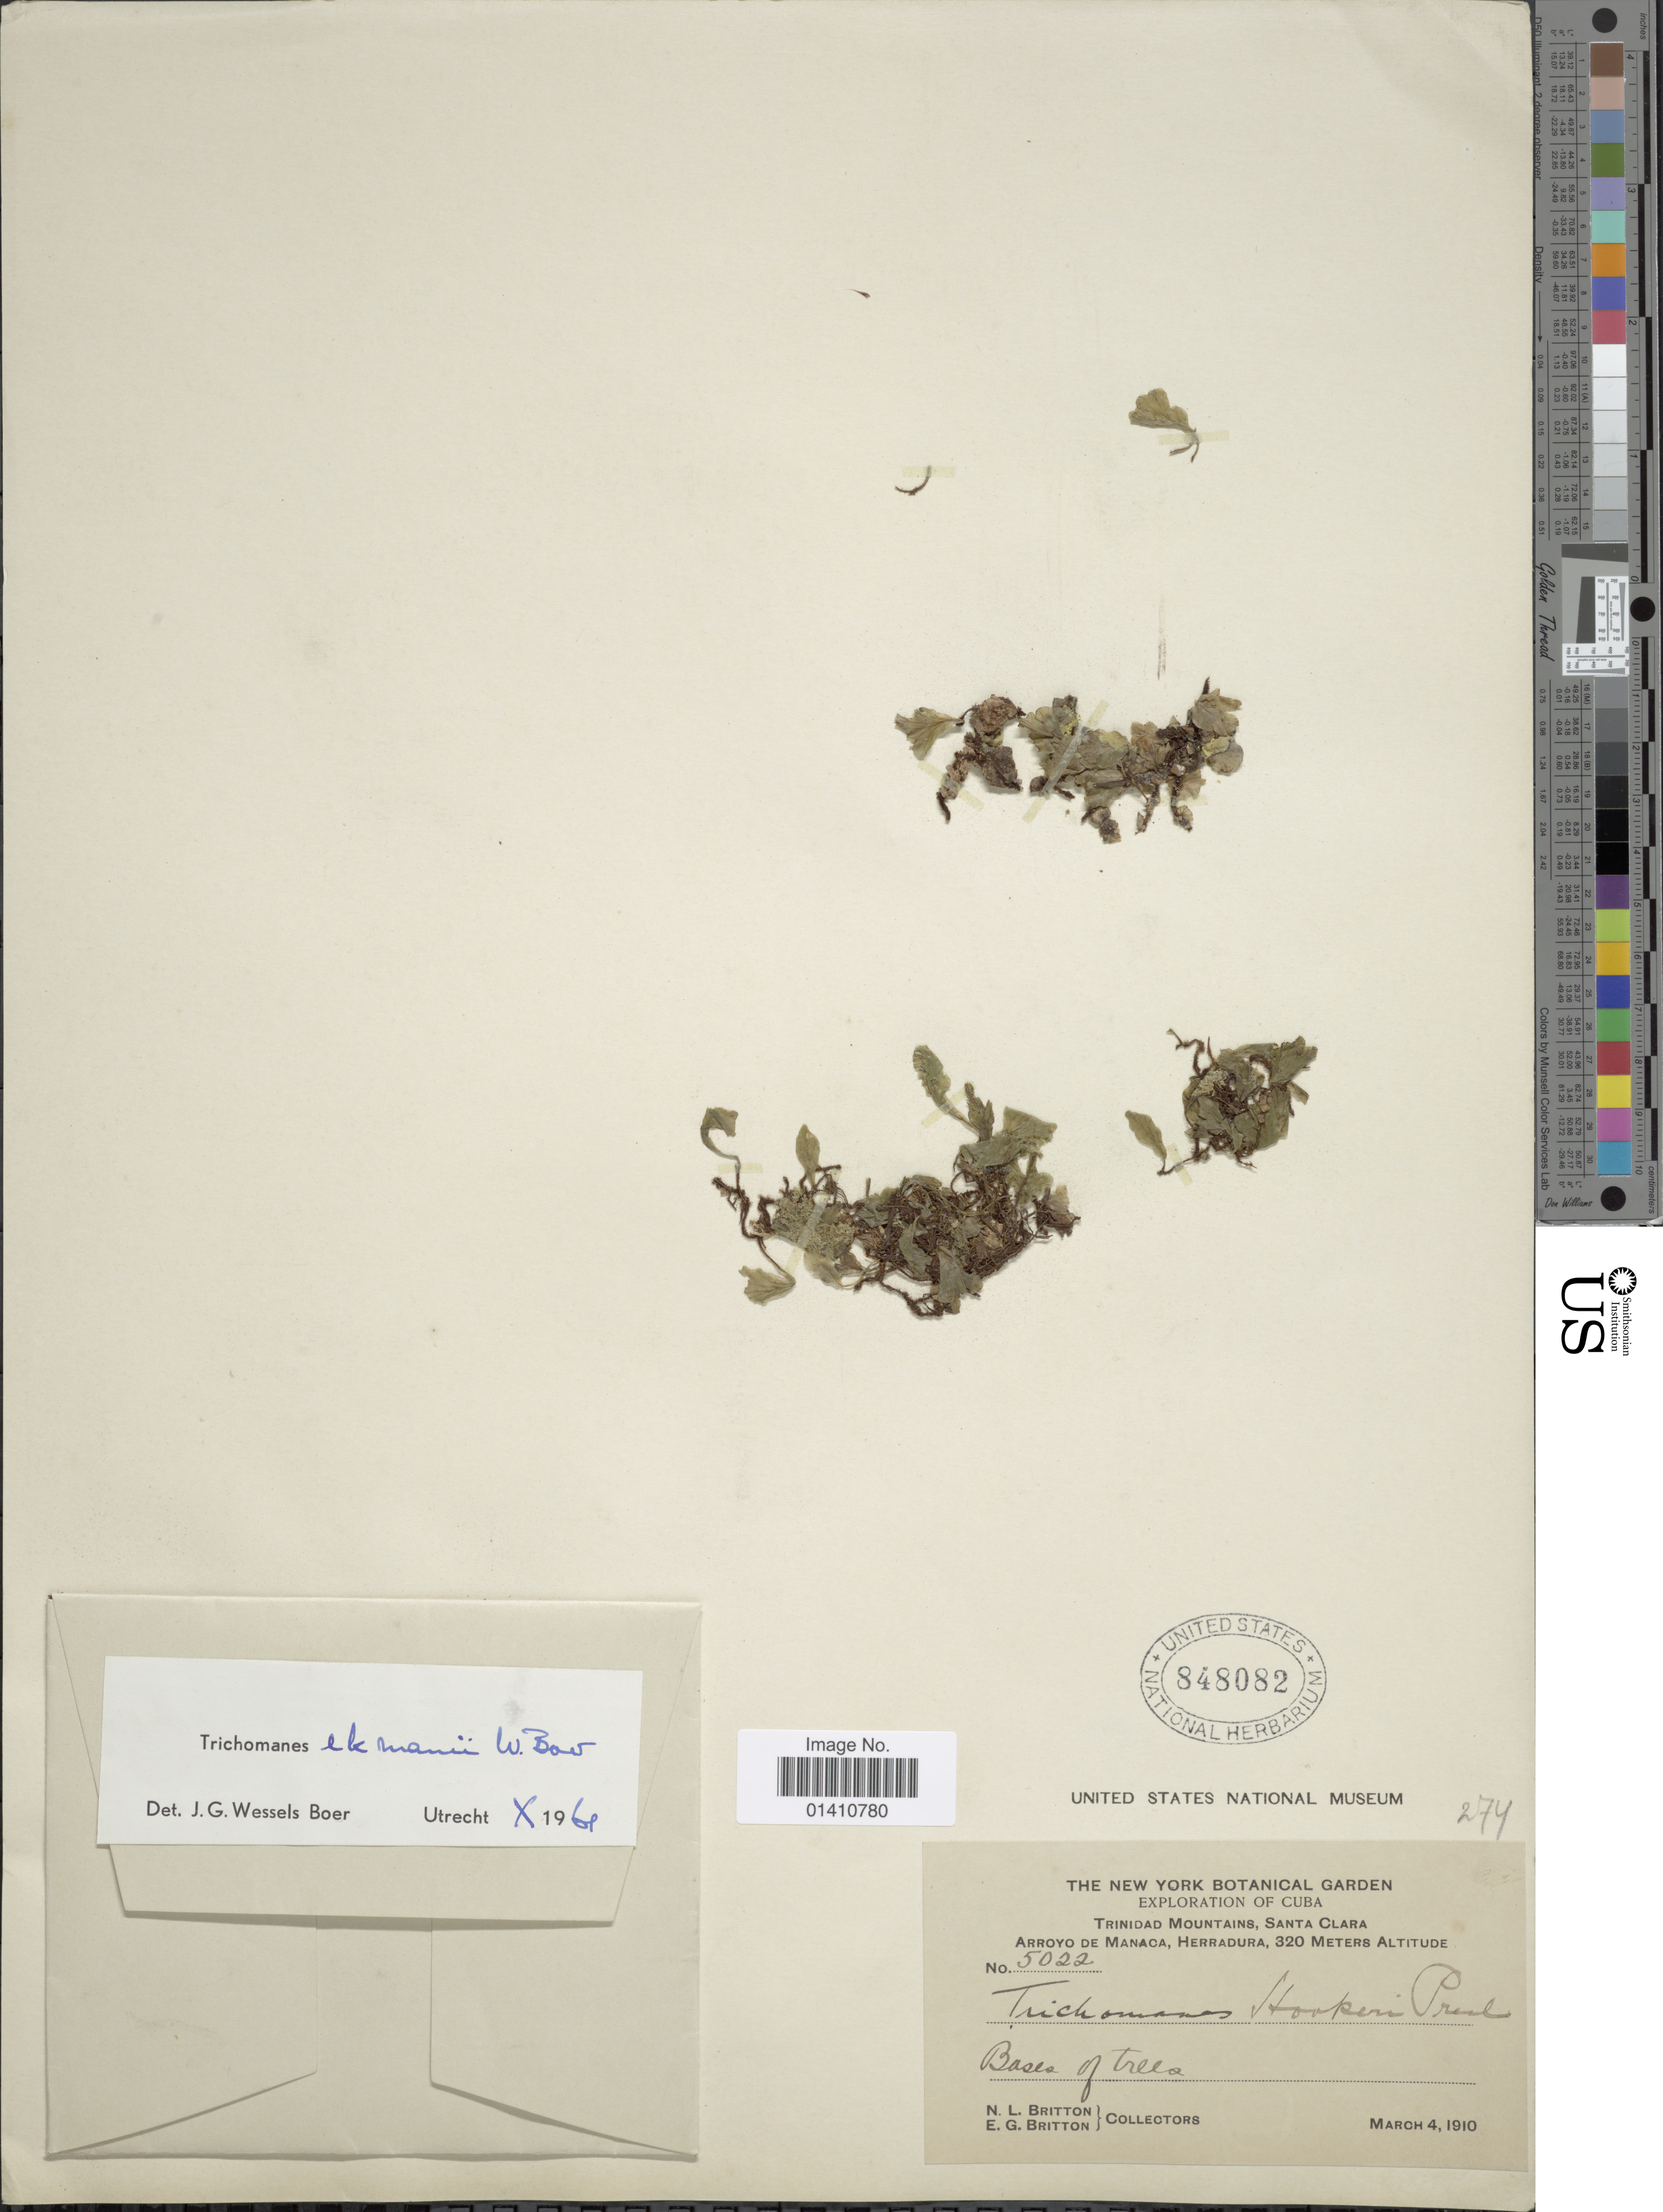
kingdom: Plantae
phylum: Tracheophyta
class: Polypodiopsida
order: Hymenophyllales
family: Hymenophyllaceae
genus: Didymoglossum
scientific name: Didymoglossum ekmanii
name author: (Wess. Boer) Ebihara & Dubuisson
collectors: N. Britton & E. G. Britton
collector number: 5022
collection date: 1910-03-04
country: Cuba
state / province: Las Villas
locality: Trinidad Mountains, Arroyo de Manaca, Herradura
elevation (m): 320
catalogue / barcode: US 848082